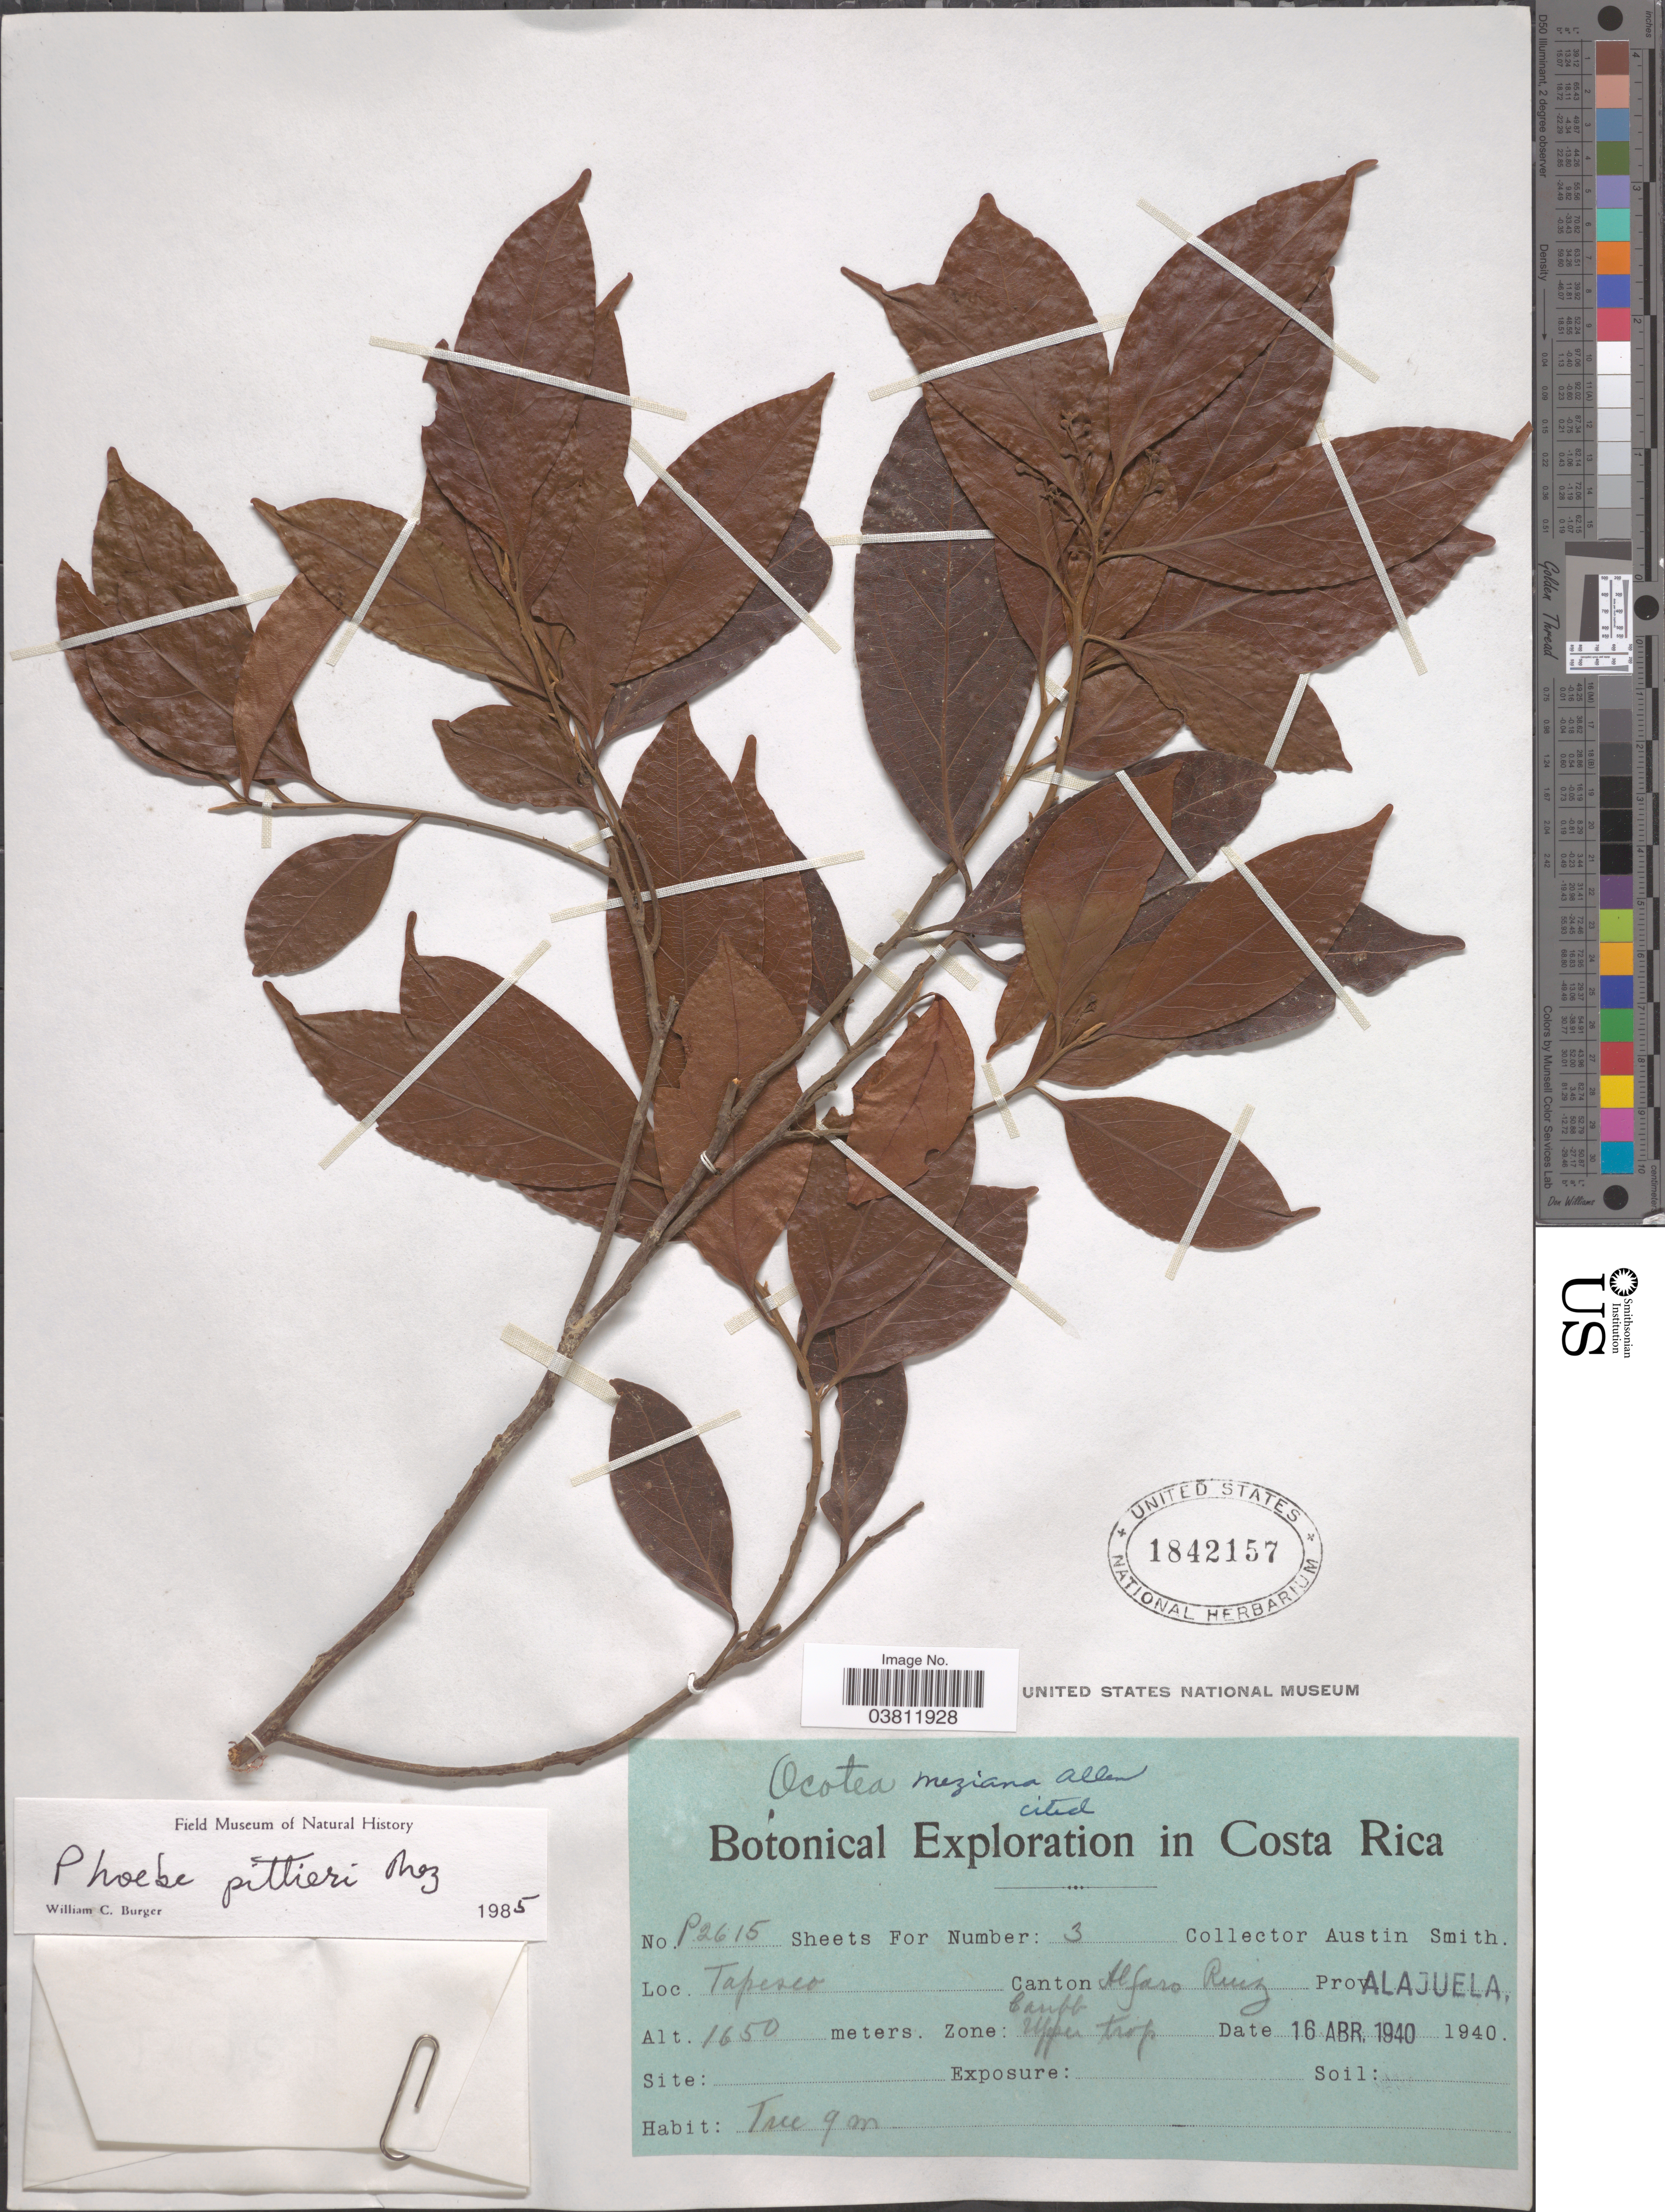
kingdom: Plantae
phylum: Tracheophyta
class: Magnoliopsida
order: Laurales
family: Lauraceae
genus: Phoebe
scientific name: Phoebe pittieri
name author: Mez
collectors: Aust P. Smith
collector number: P2615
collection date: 1940-04-16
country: Costa Rica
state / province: Alajuela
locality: Tapesco Canton Alfaro Ruiz. Zone: Canbb Upper trop.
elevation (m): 1650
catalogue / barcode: US 1842157